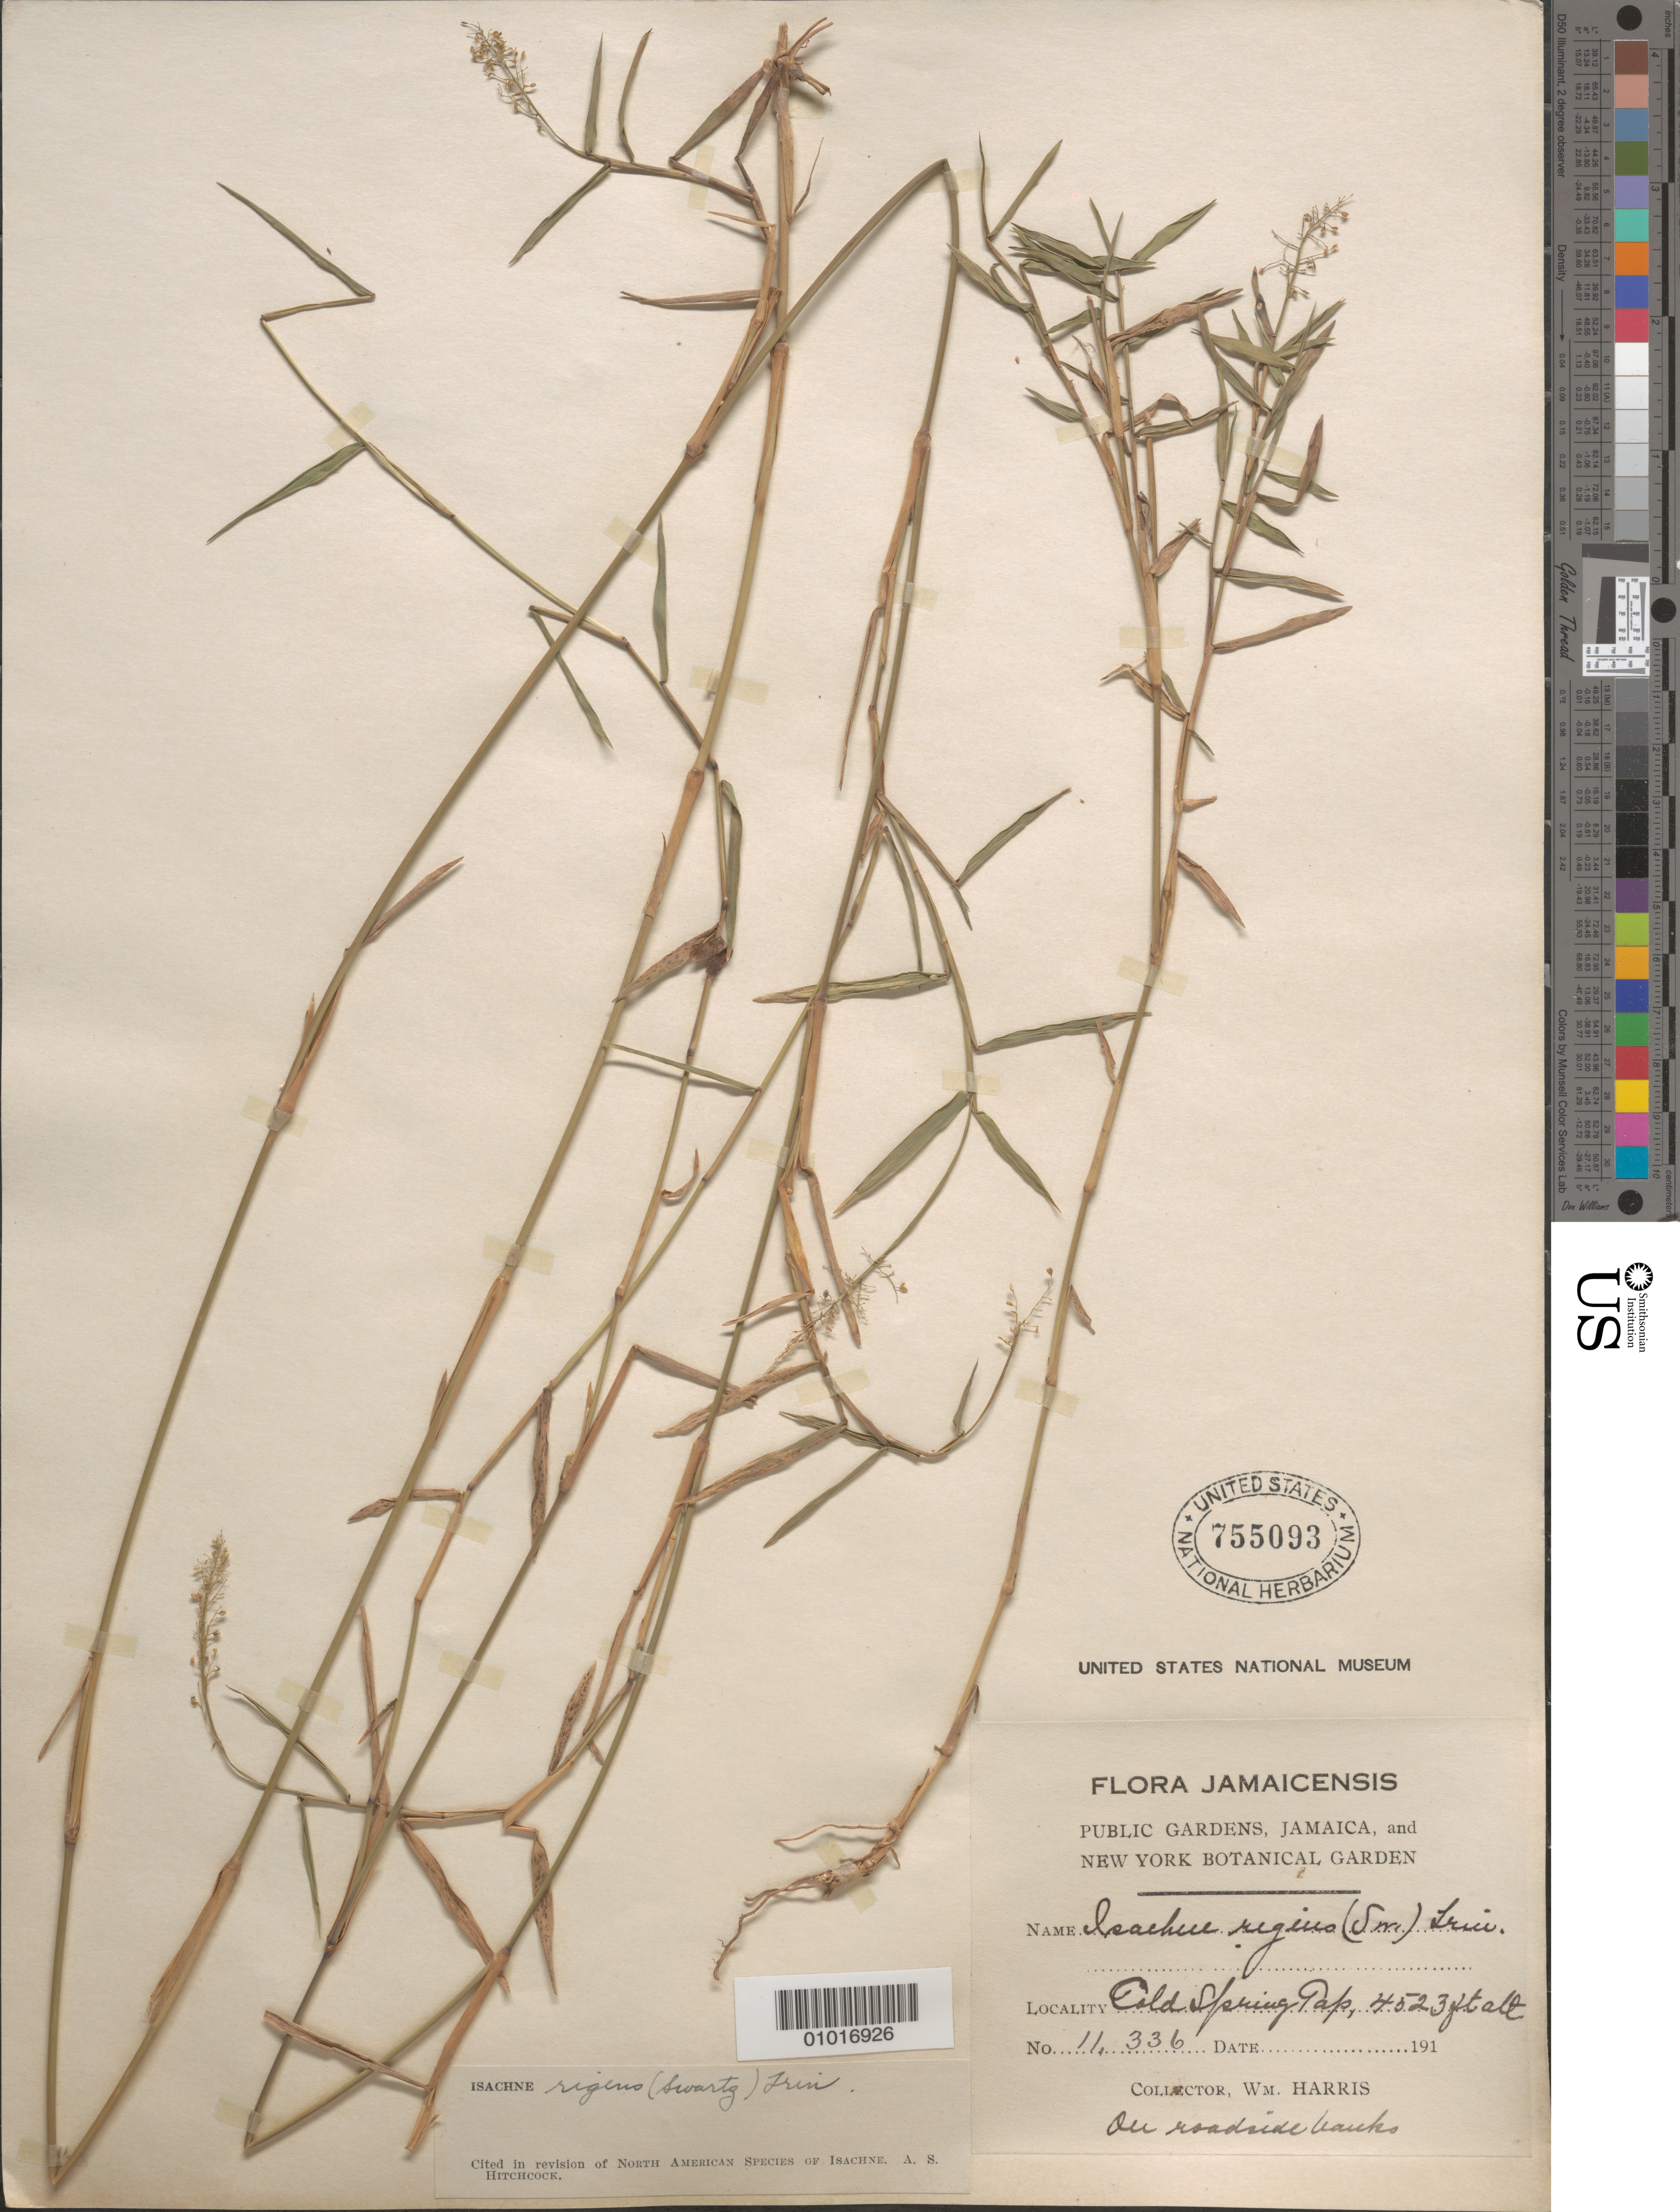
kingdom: Plantae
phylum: Tracheophyta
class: Liliopsida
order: Poales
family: Poaceae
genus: Isachne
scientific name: Isachne rigens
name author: (Sw.) Trin.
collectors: W. H. Harris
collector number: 11336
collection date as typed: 01 Jan 1910 to 31 Dec 1919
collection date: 1910-01-01/1919-12-31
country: Jamaica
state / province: Saint Andrew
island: Jamaica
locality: Cold Spring Tap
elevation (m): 1379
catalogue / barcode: US 755093